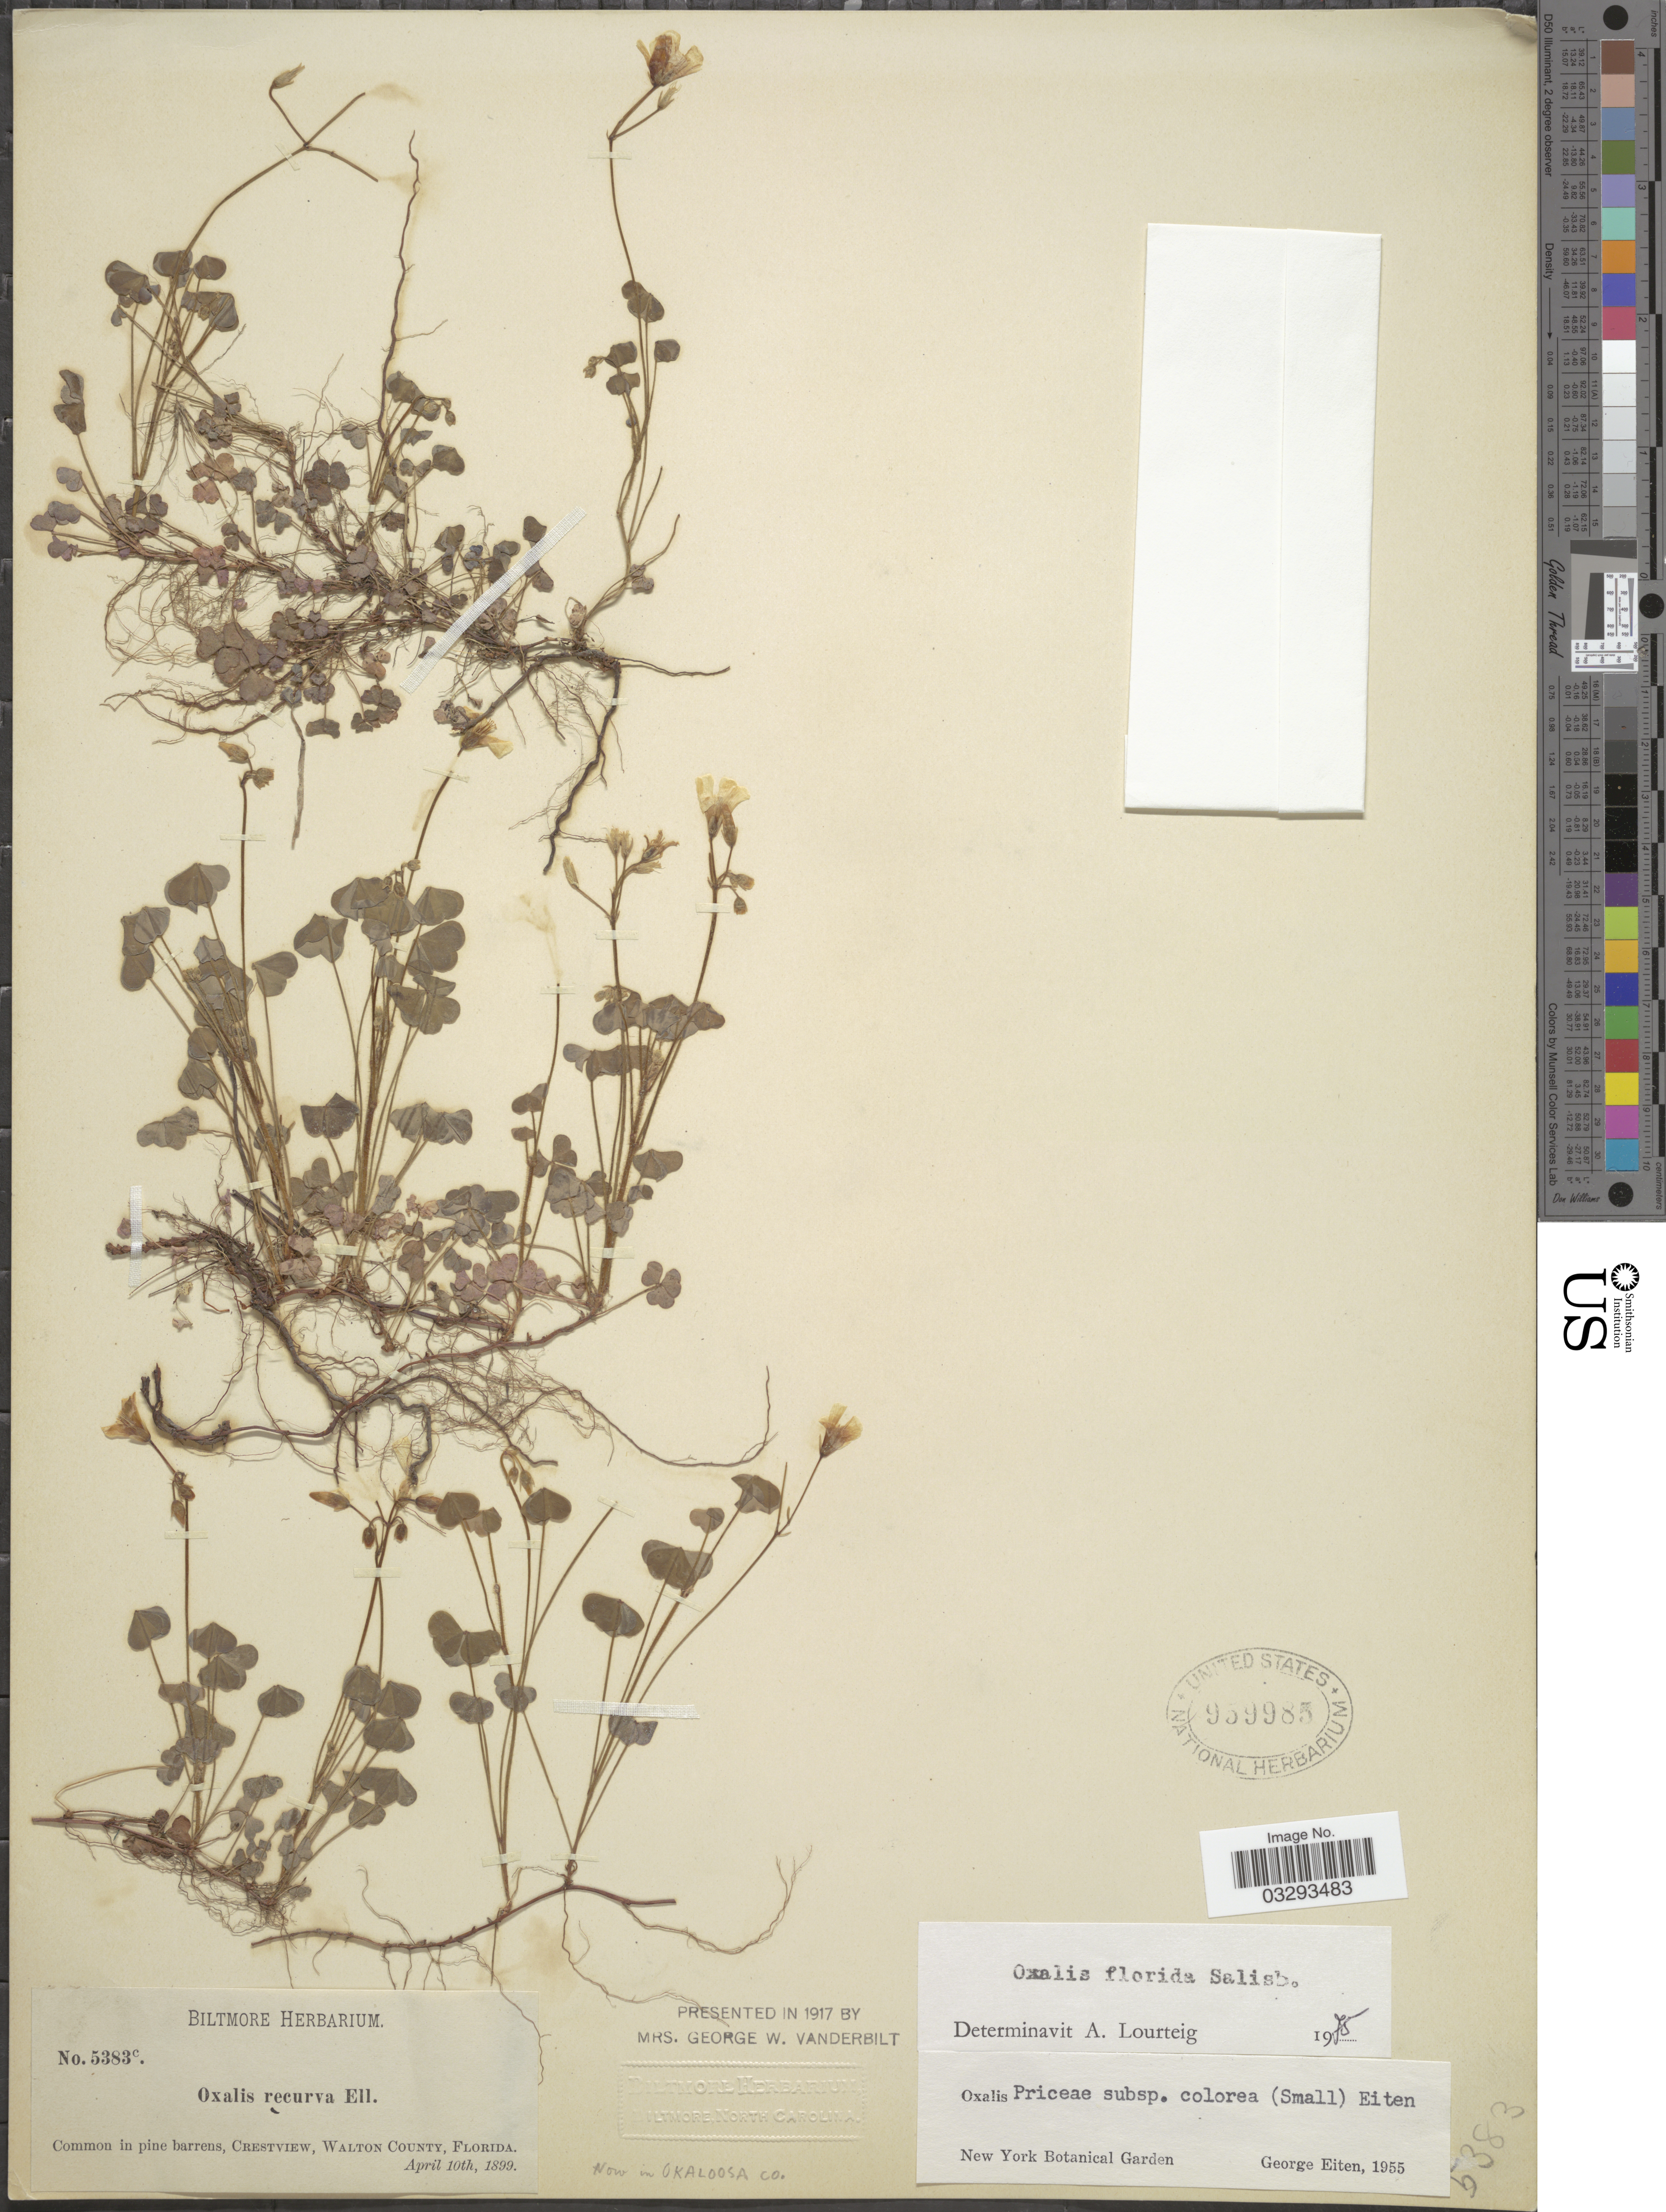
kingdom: Plantae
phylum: Tracheophyta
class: Magnoliopsida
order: Oxalidales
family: Oxalidaceae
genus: Oxalis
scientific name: Oxalis florida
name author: Salisb.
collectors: ex herb. Biltmore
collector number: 5383c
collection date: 1899-04-10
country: United States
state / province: Florida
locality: Crestview, Walton County.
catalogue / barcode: US 959985